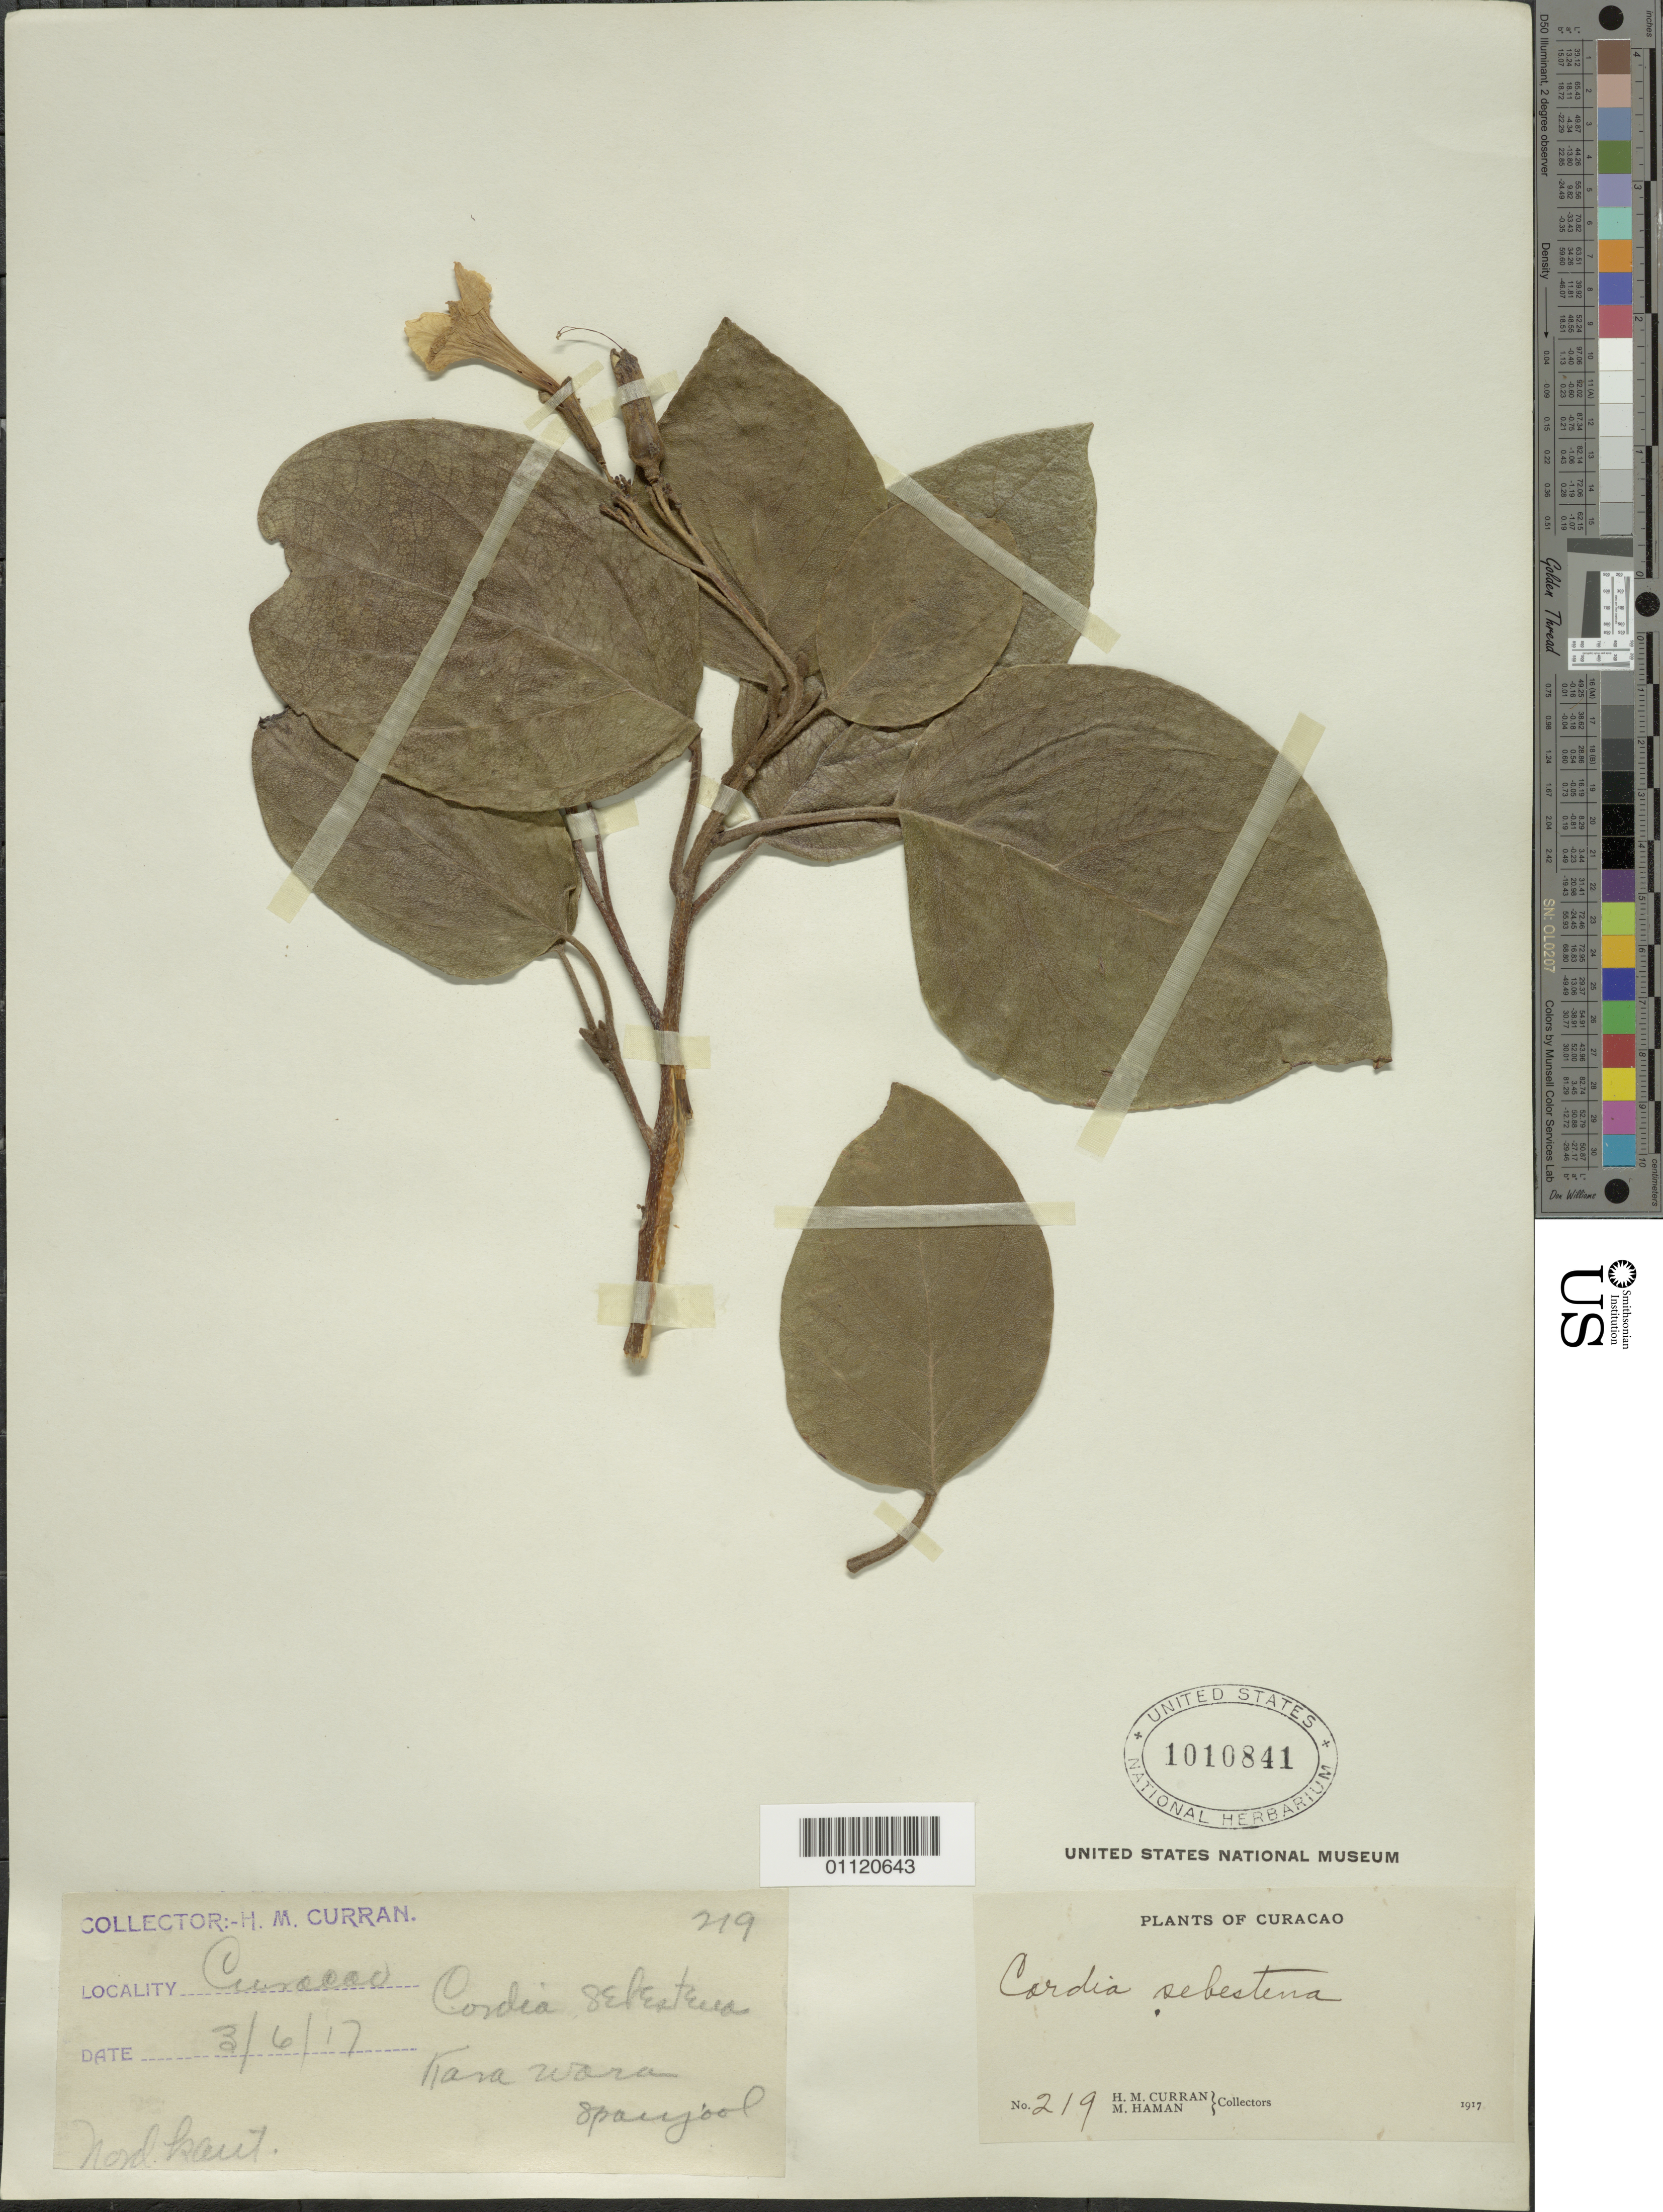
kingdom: Plantae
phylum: Tracheophyta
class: Magnoliopsida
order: Boraginales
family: Cordiaceae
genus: Cordia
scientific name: Cordia sebestena var. sebestena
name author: L.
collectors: H. M. Curran & M. Haman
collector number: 219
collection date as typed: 06 Mar 1917 or 03 Jun 1917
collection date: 1917-03-06 or 1917-06-03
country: Curaçao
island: Curaçao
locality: Nord. Kaut.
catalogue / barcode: US 1010841